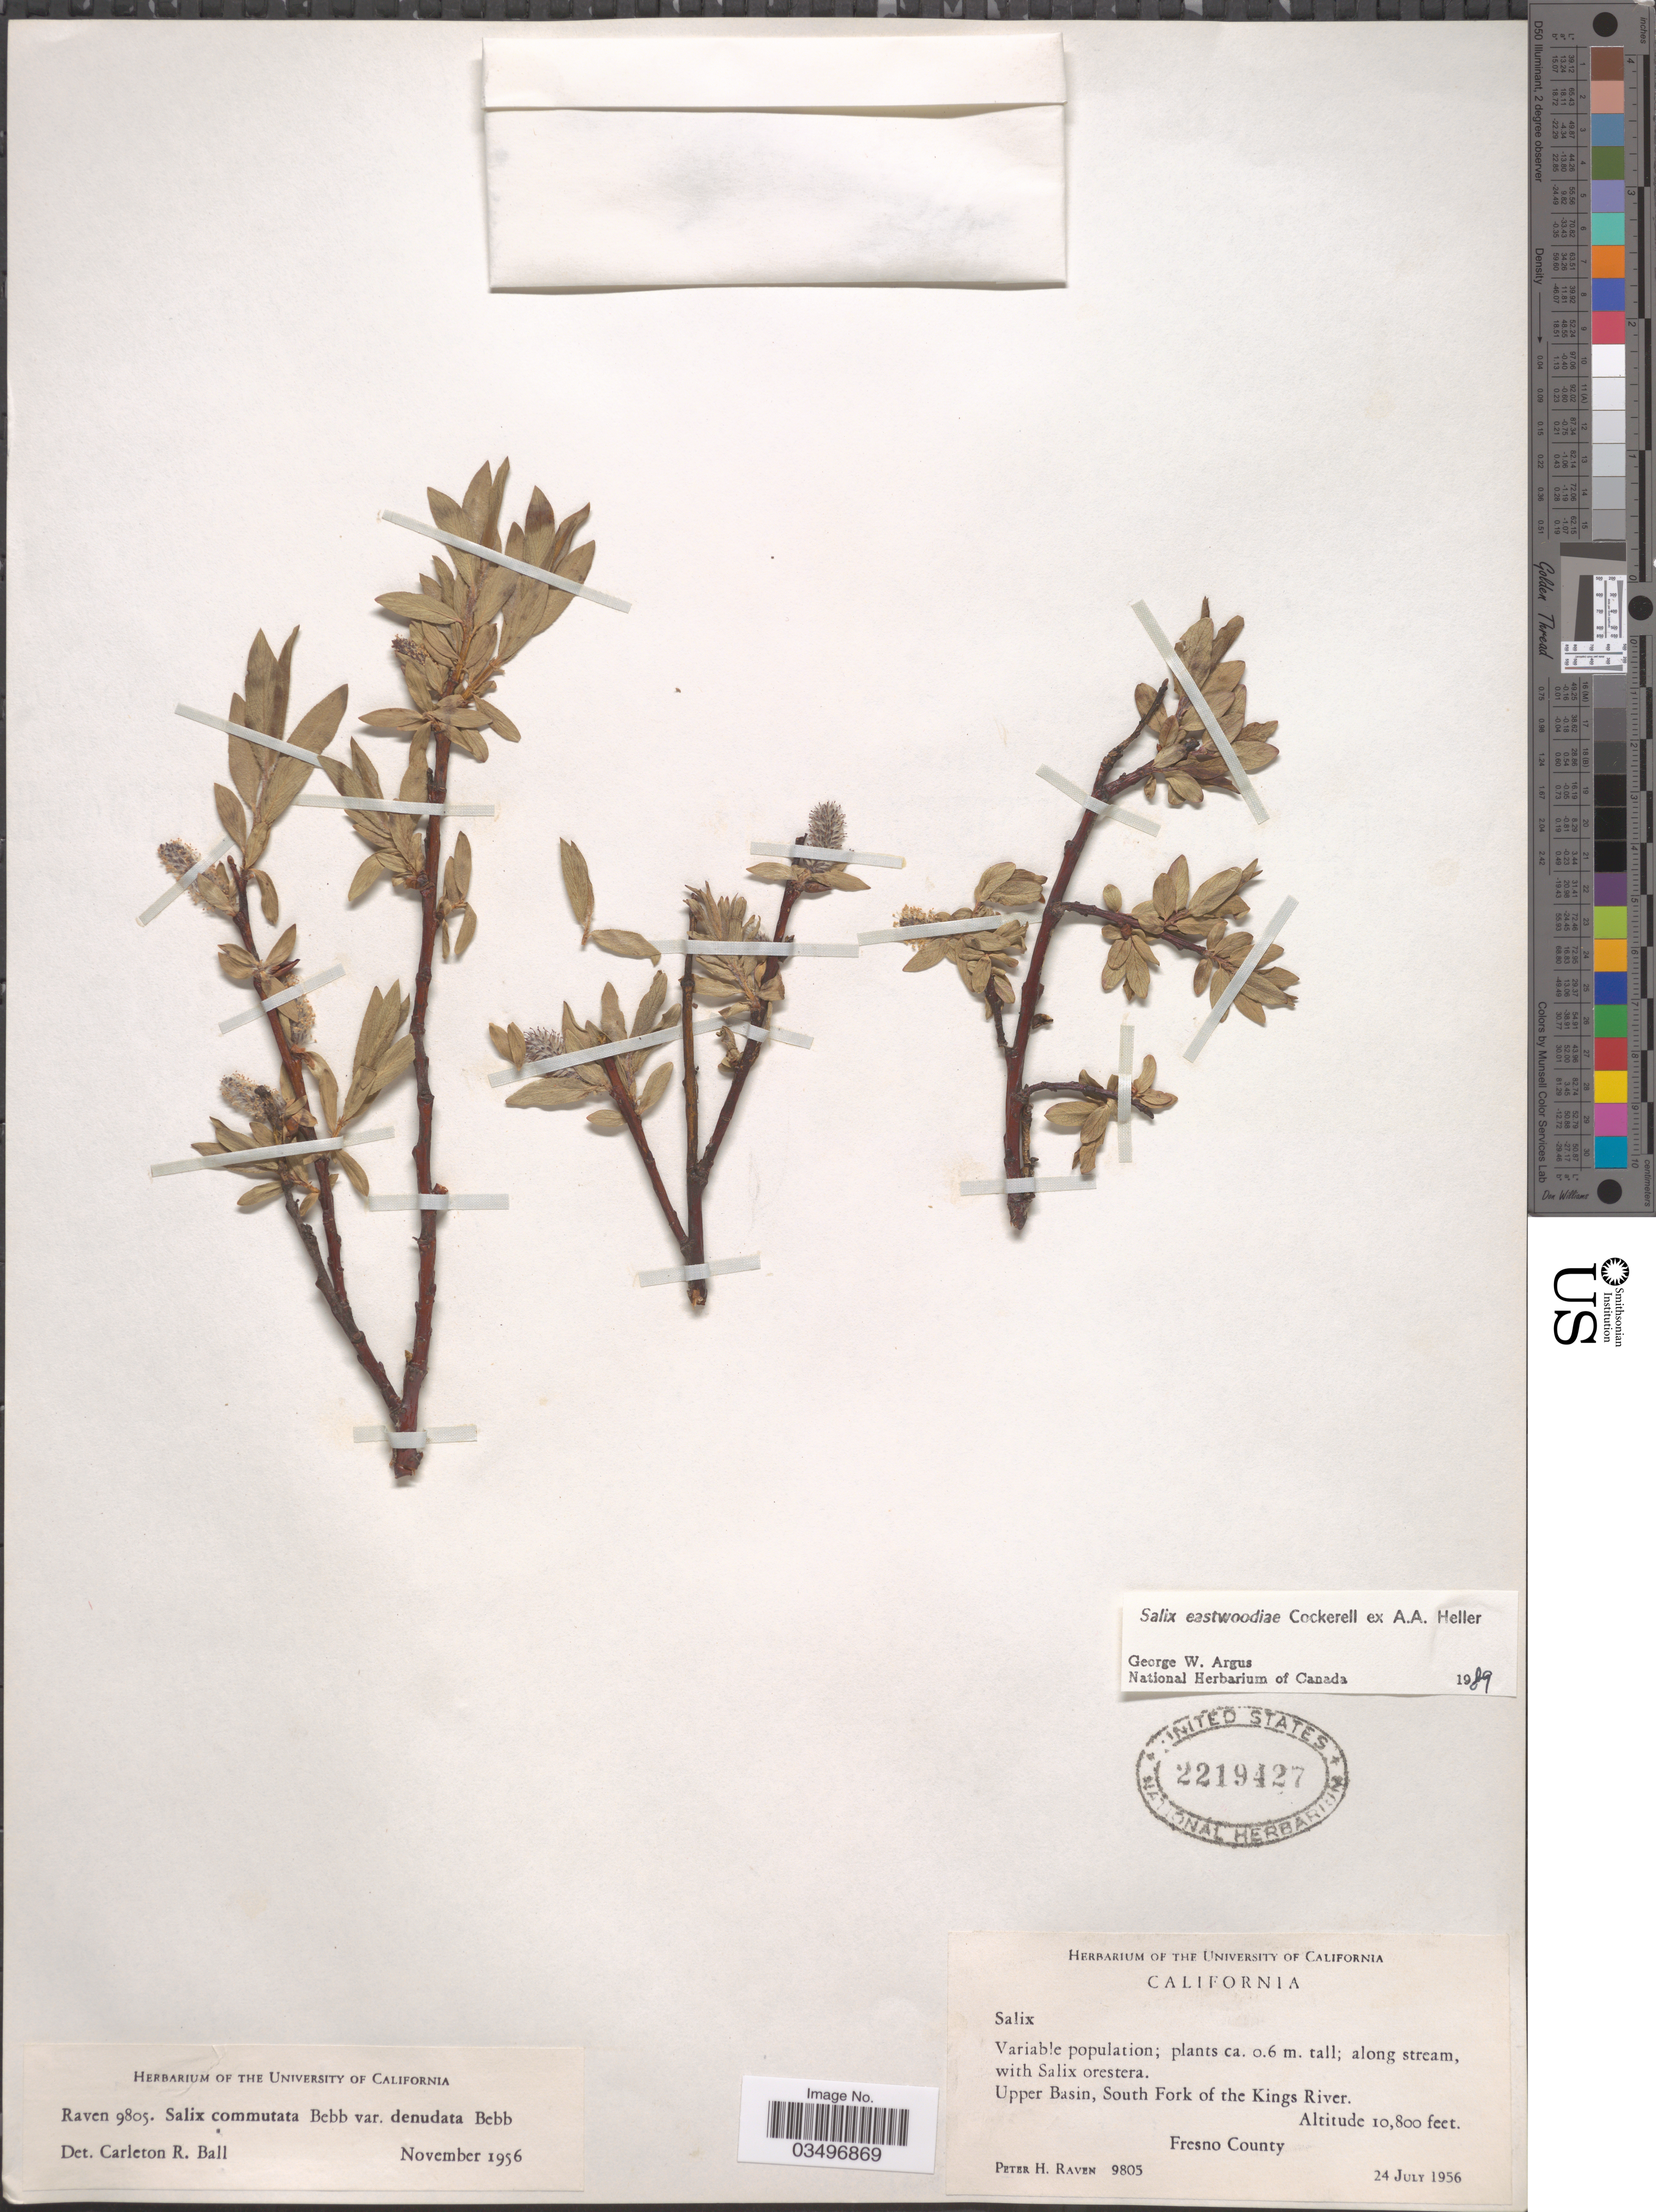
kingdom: Plantae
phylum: Tracheophyta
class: Magnoliopsida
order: Malpighiales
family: Salicaceae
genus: Salix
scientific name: Salix eastwoodiae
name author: Cockerell ex A. Heller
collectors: P. Raven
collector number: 9805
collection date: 1956-07-24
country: United States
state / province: California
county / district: Fresno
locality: Upper Basin, South Fork of the Kings River. Fresno County.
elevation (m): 3292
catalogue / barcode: US 2219427